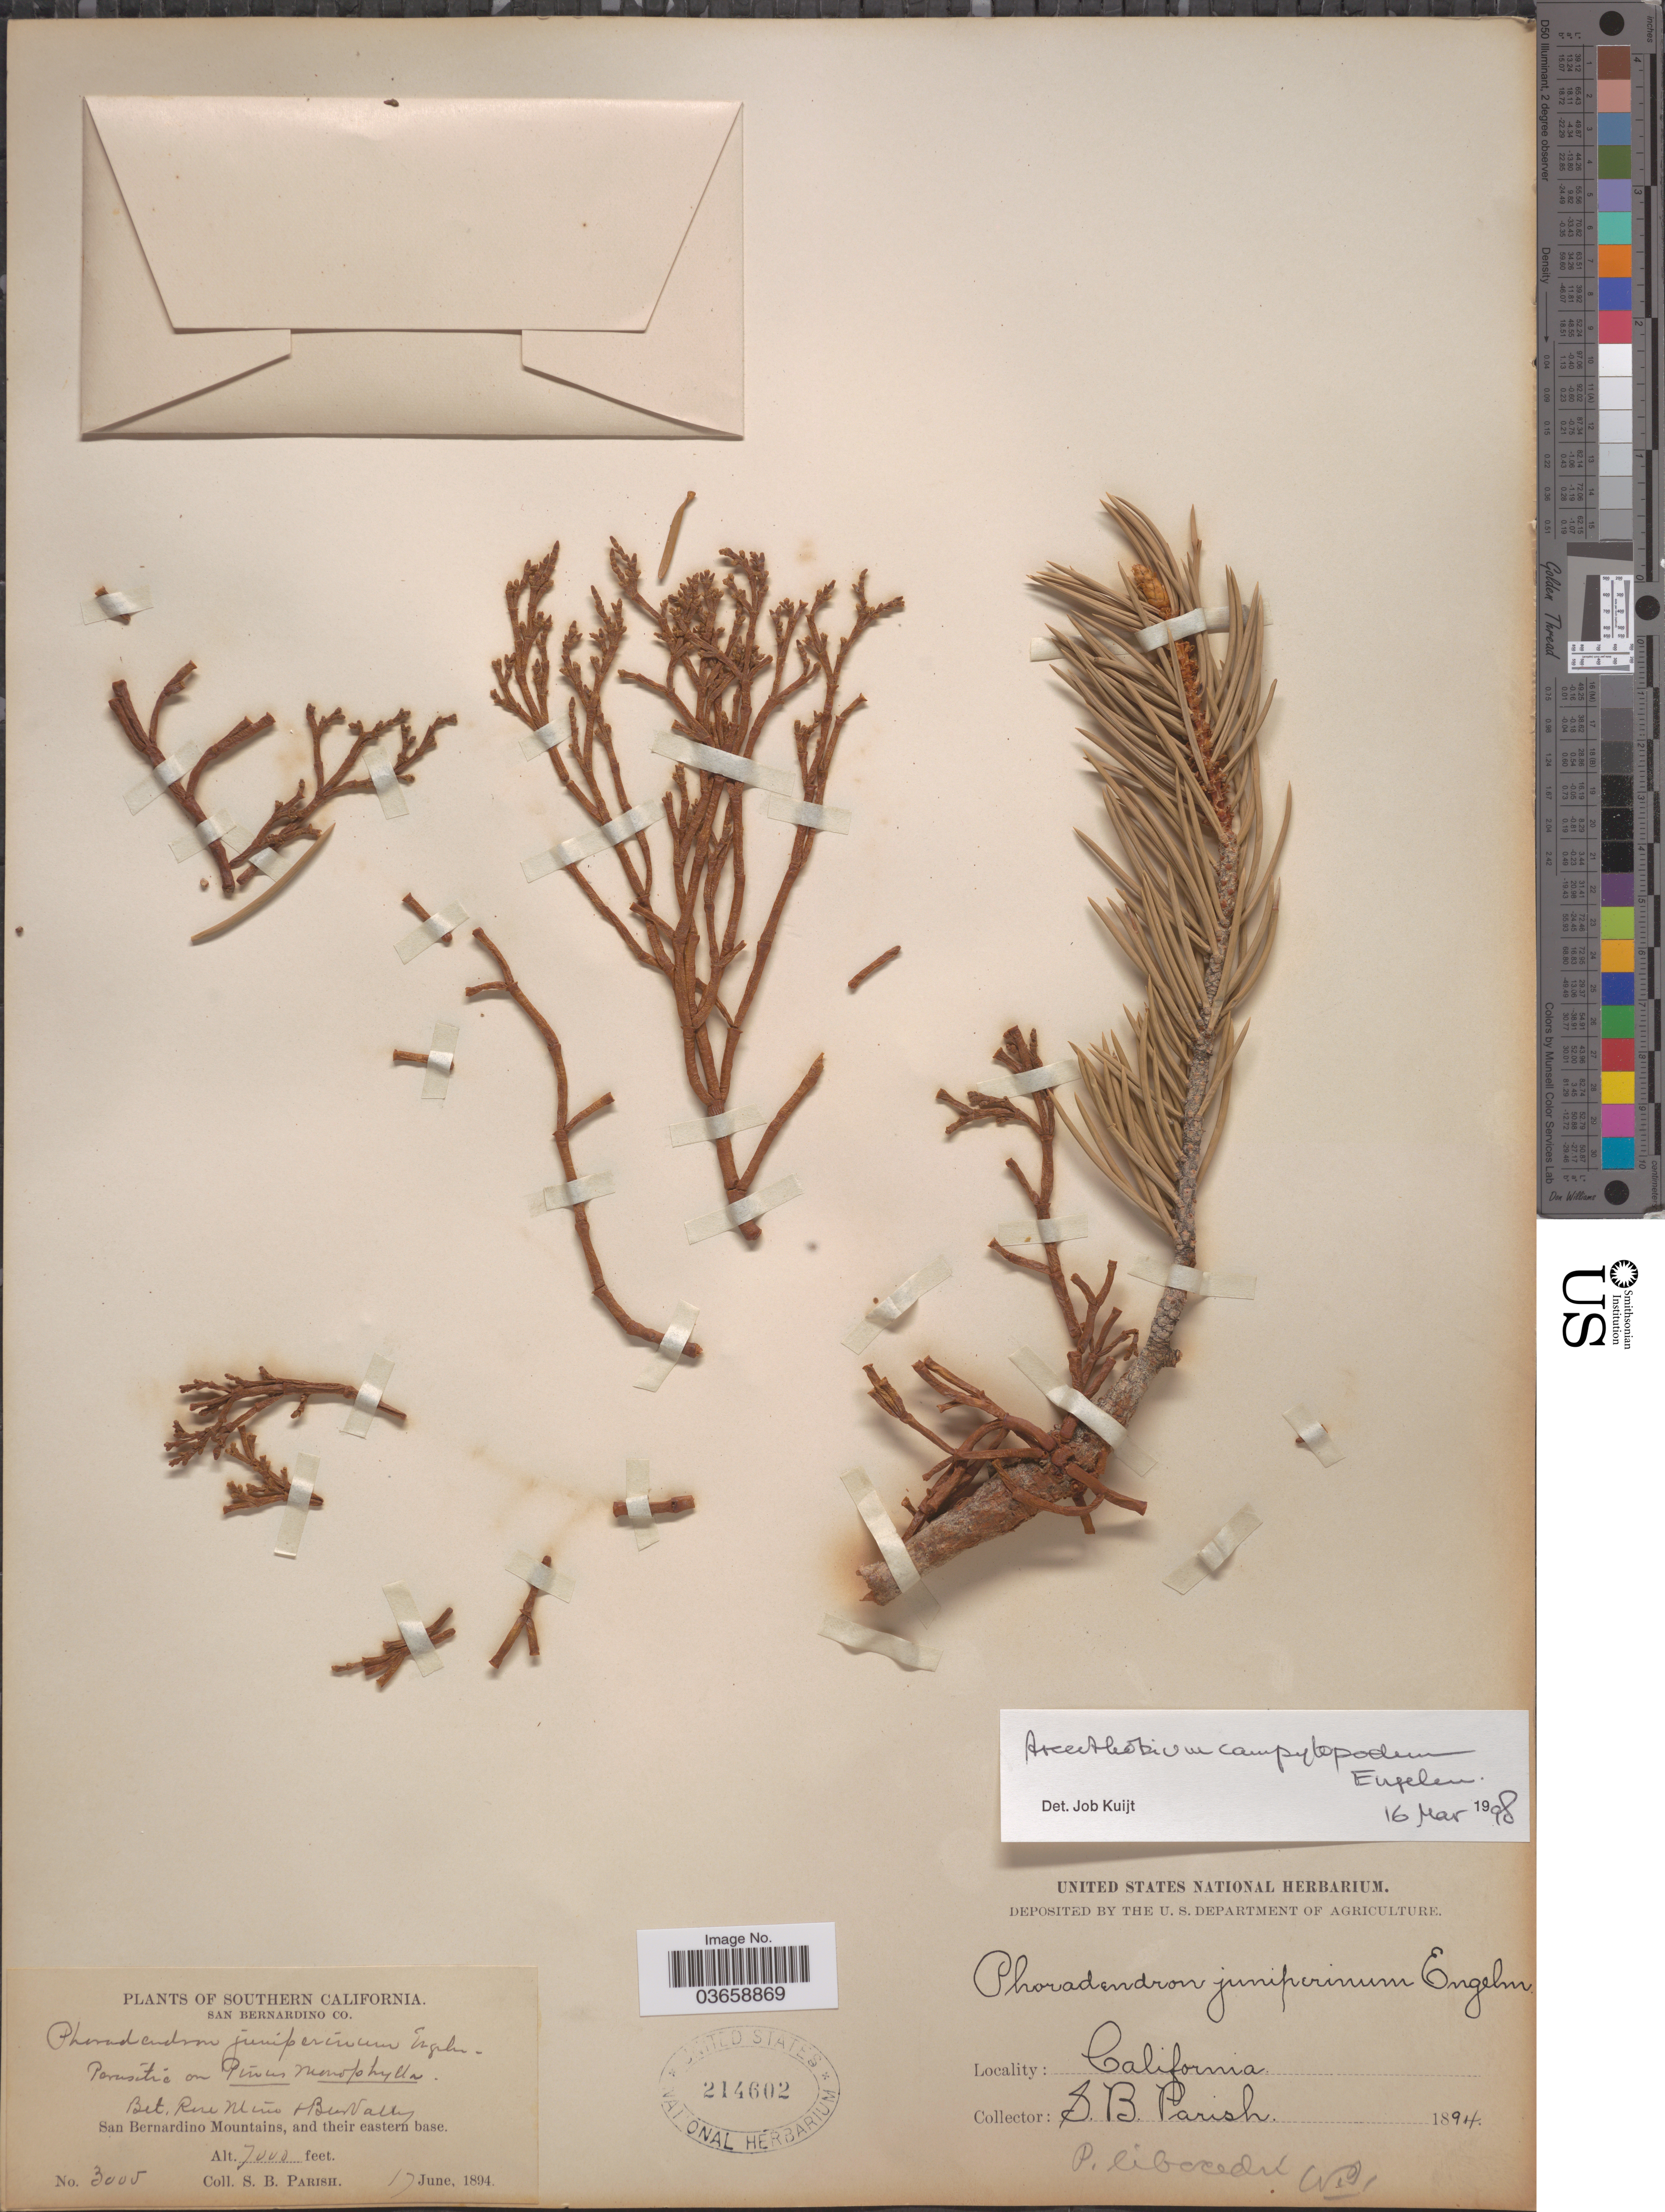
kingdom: Plantae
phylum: Tracheophyta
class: Magnoliopsida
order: Santalales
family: Viscaceae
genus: Arceuthobium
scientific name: Arceuthobium campylopodum f. divaricatum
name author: (Engelm.) L.S. Gill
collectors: S. B. Parish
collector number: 3005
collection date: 1894-06-17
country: United States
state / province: California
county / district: San Bernardino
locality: Southern California. Bet. Rose Mine & Bear Valley. San Bernardino Mountains, and their eastern base.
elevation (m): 2134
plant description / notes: Corrected "Bet. Rare Mtns & Bear Valley" to "Bet. Rose Mine & Bear Valley." Removed "San Bernardino Co." from Precise Locality field and added to County field.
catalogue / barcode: US 214602